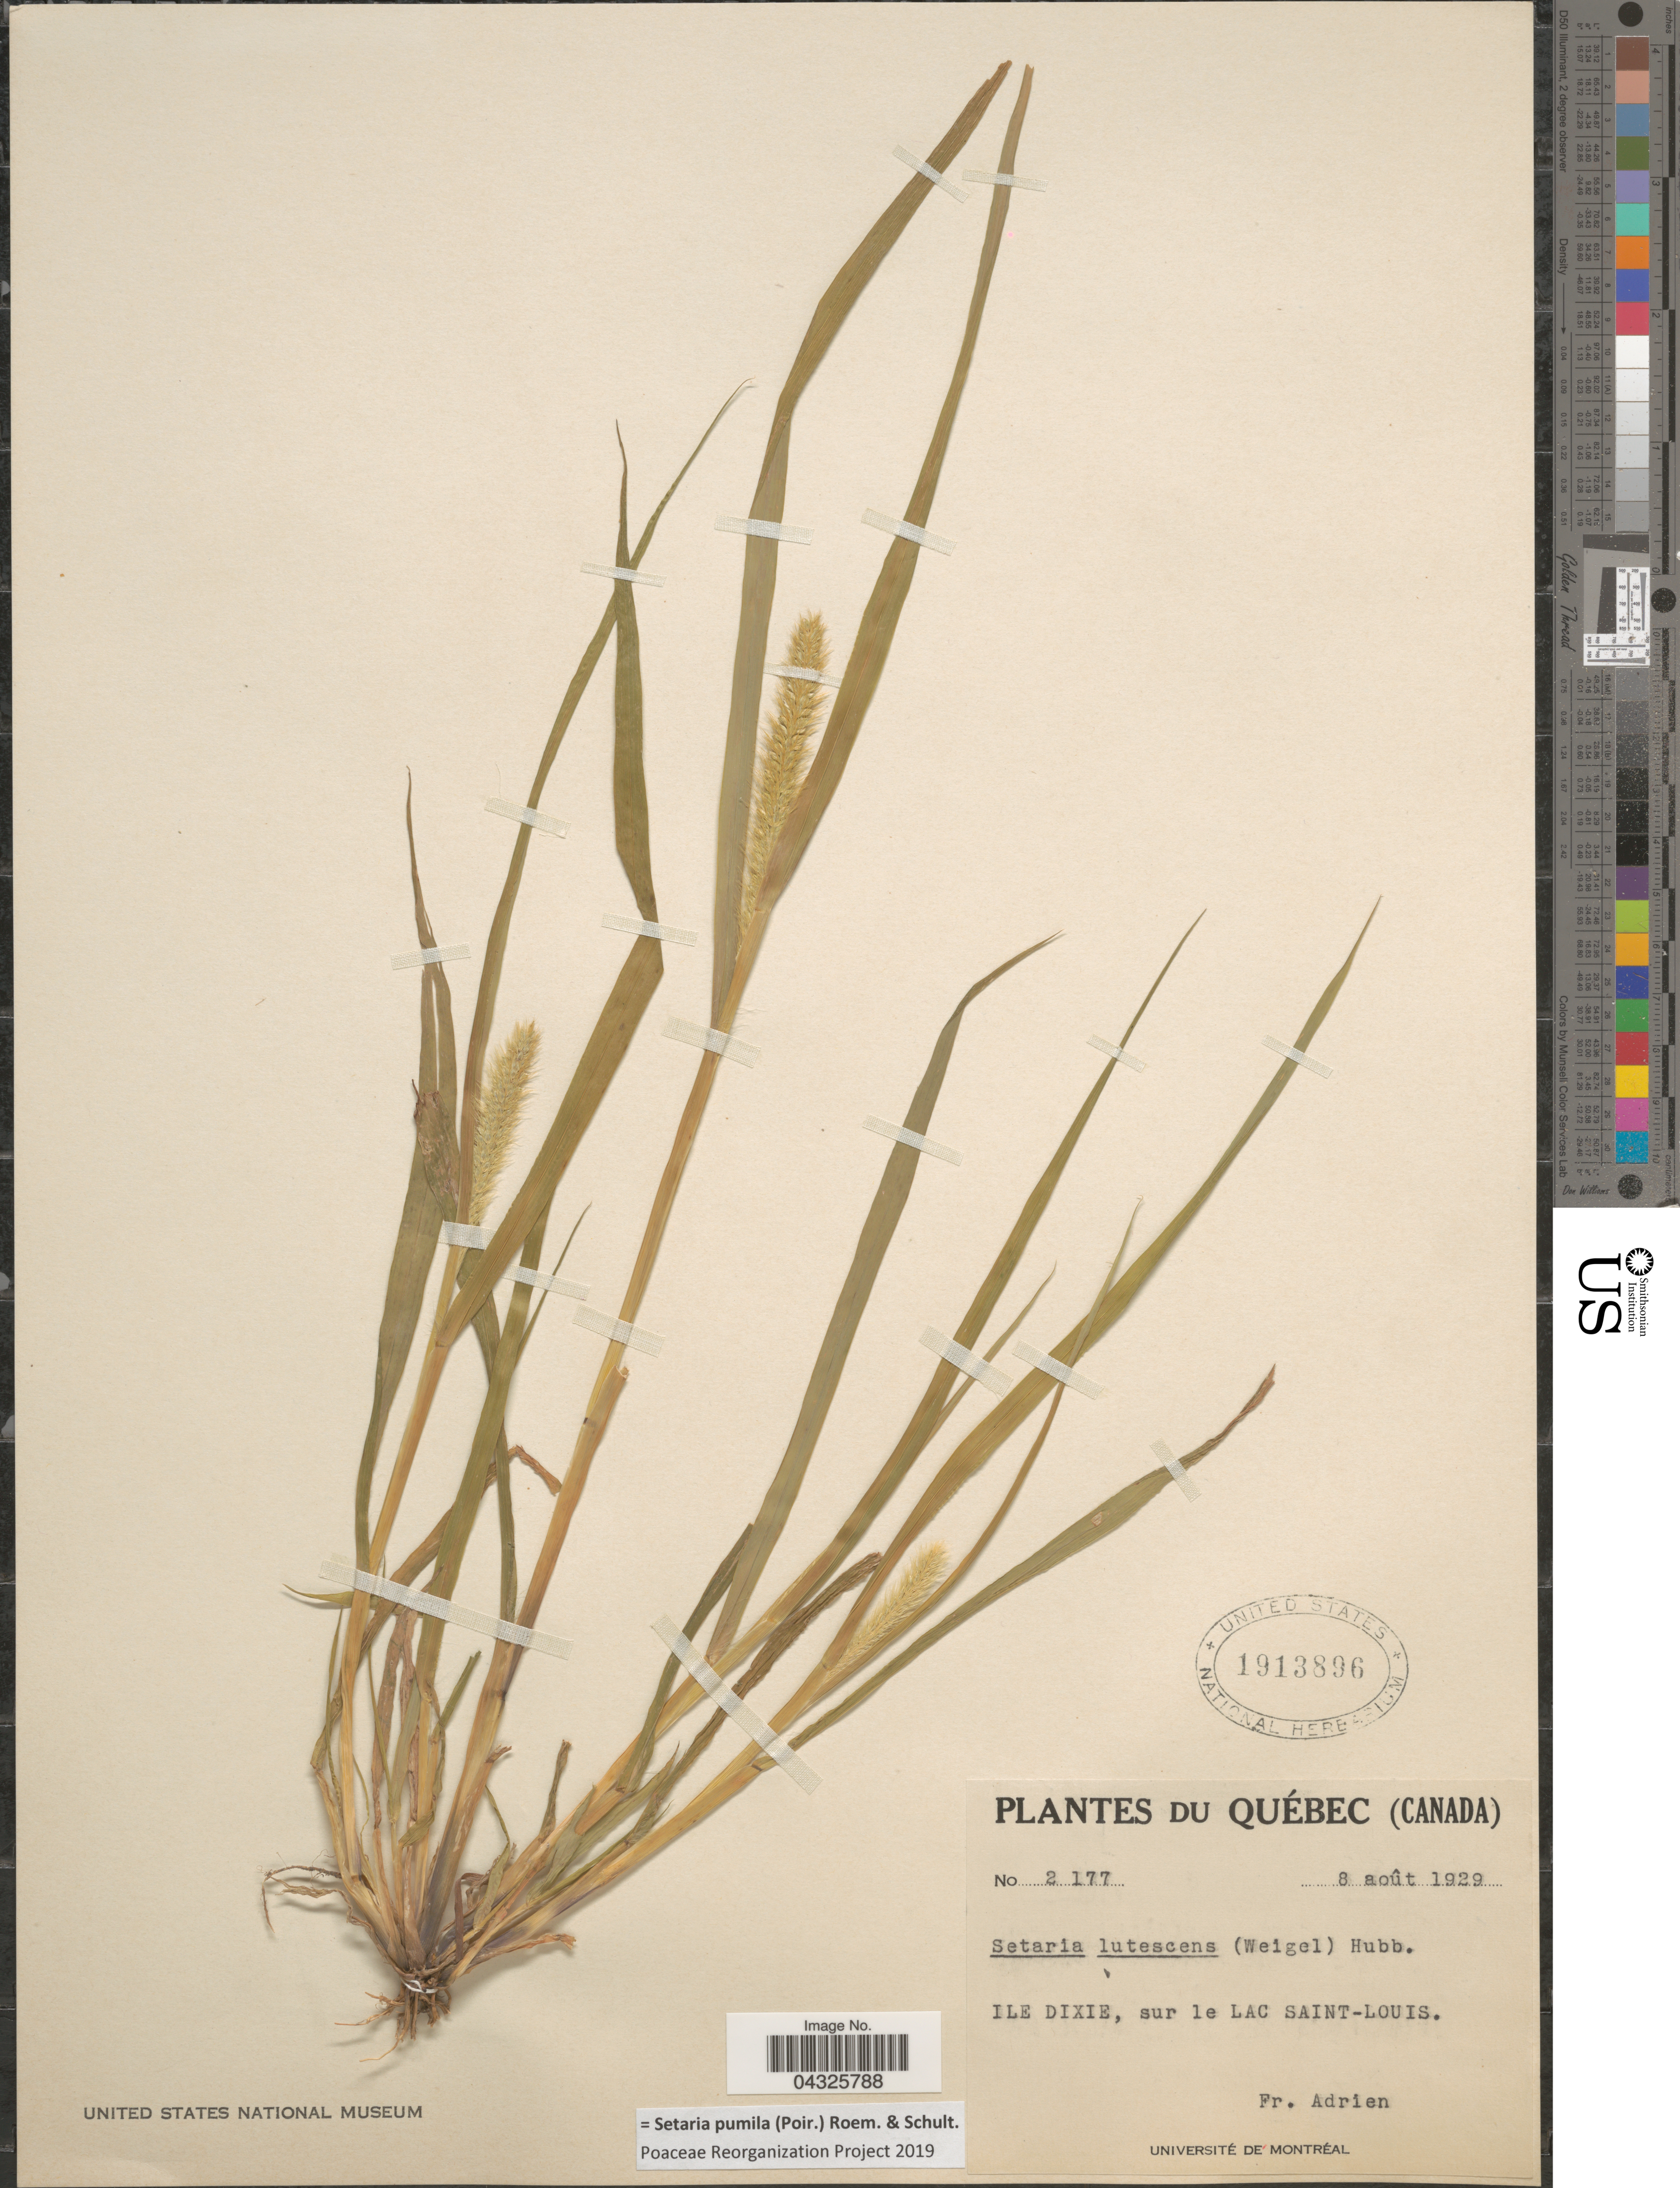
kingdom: Plantae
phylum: Tracheophyta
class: Liliopsida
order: Poales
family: Poaceae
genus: Setaria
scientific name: Setaria pumila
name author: (Poir.) Roem. & Schult.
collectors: F. Adrien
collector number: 2177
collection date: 1929-08-08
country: Canada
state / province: Quebec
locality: Ile Dixie, sur le Lac Saint-Louis.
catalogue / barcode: US 1913896